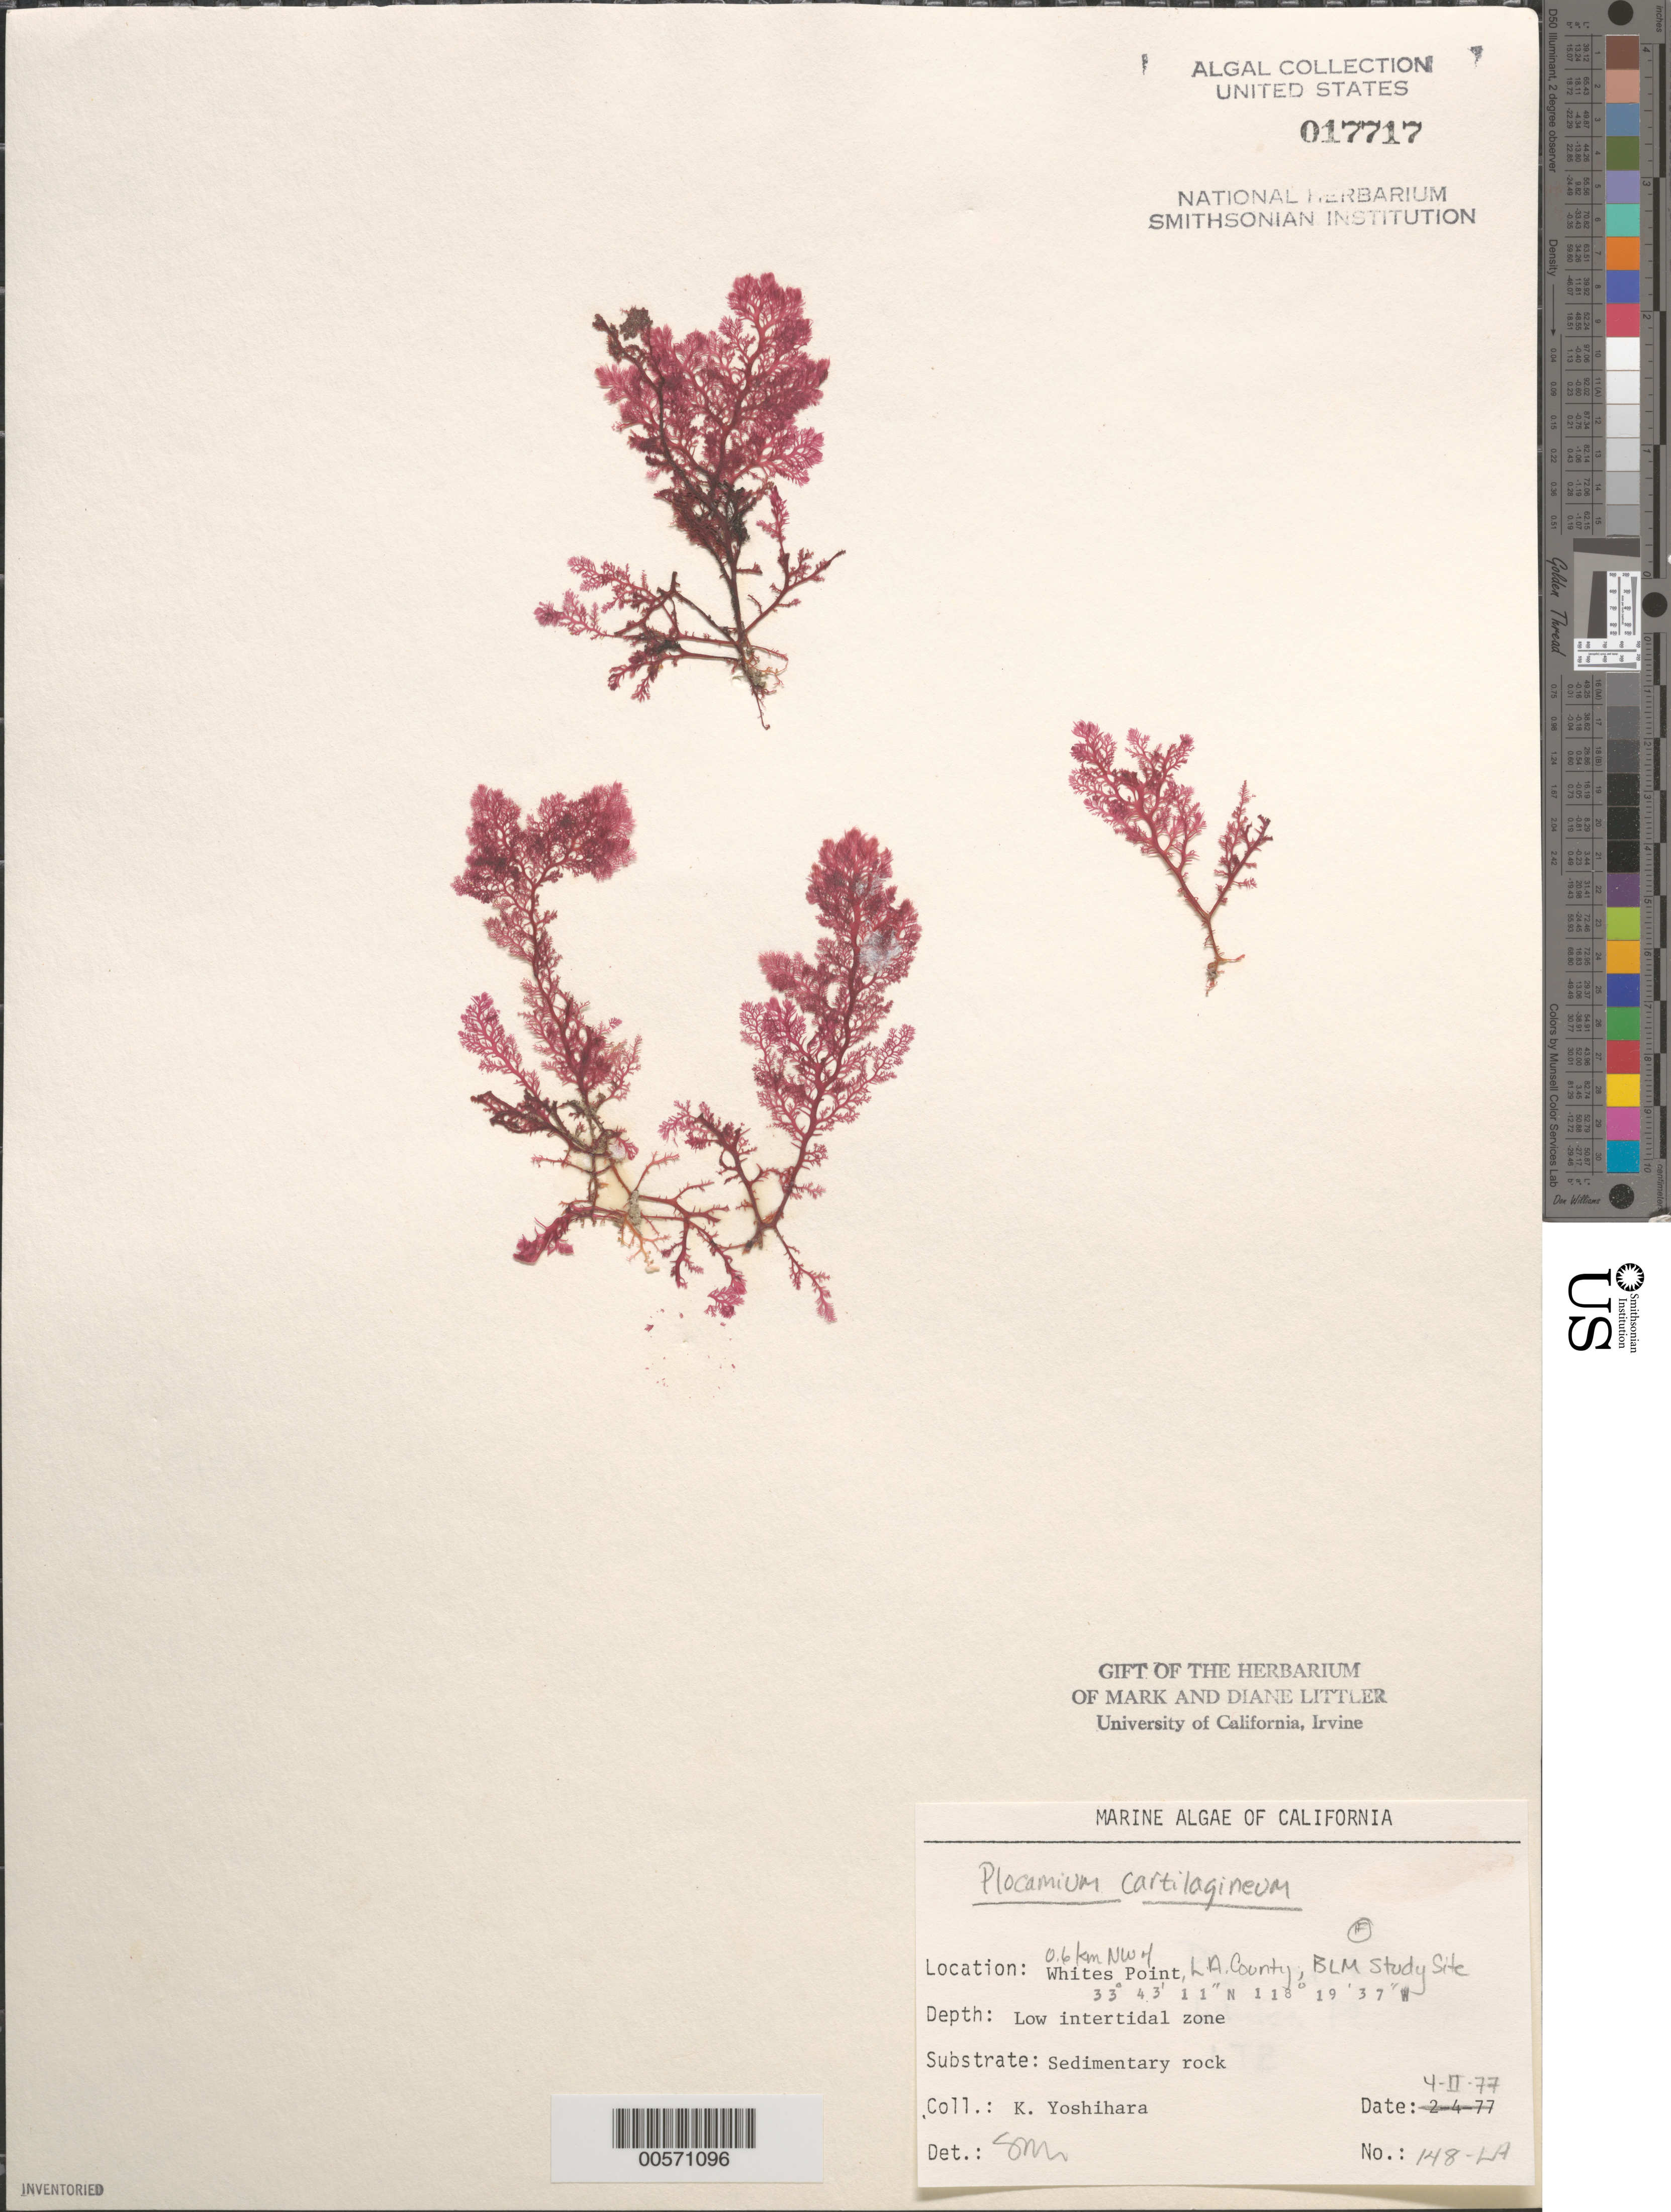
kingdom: Plantae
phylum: Rhodophyta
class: Florideophyceae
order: Plocamiales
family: Plocamiaceae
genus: Plocamium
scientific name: Plocamium cartilagineum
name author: (L.) P.S. Dixon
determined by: Murray, S. N.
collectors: K. Yoshihara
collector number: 148-la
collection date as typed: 04 Feb 1977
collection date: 1977-02-04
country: United States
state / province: California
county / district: Los Angeles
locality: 0.6 km northwest of Whites Point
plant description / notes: BLM-SOCALBIGHT Rocky Intertidal Survey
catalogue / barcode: US 17717